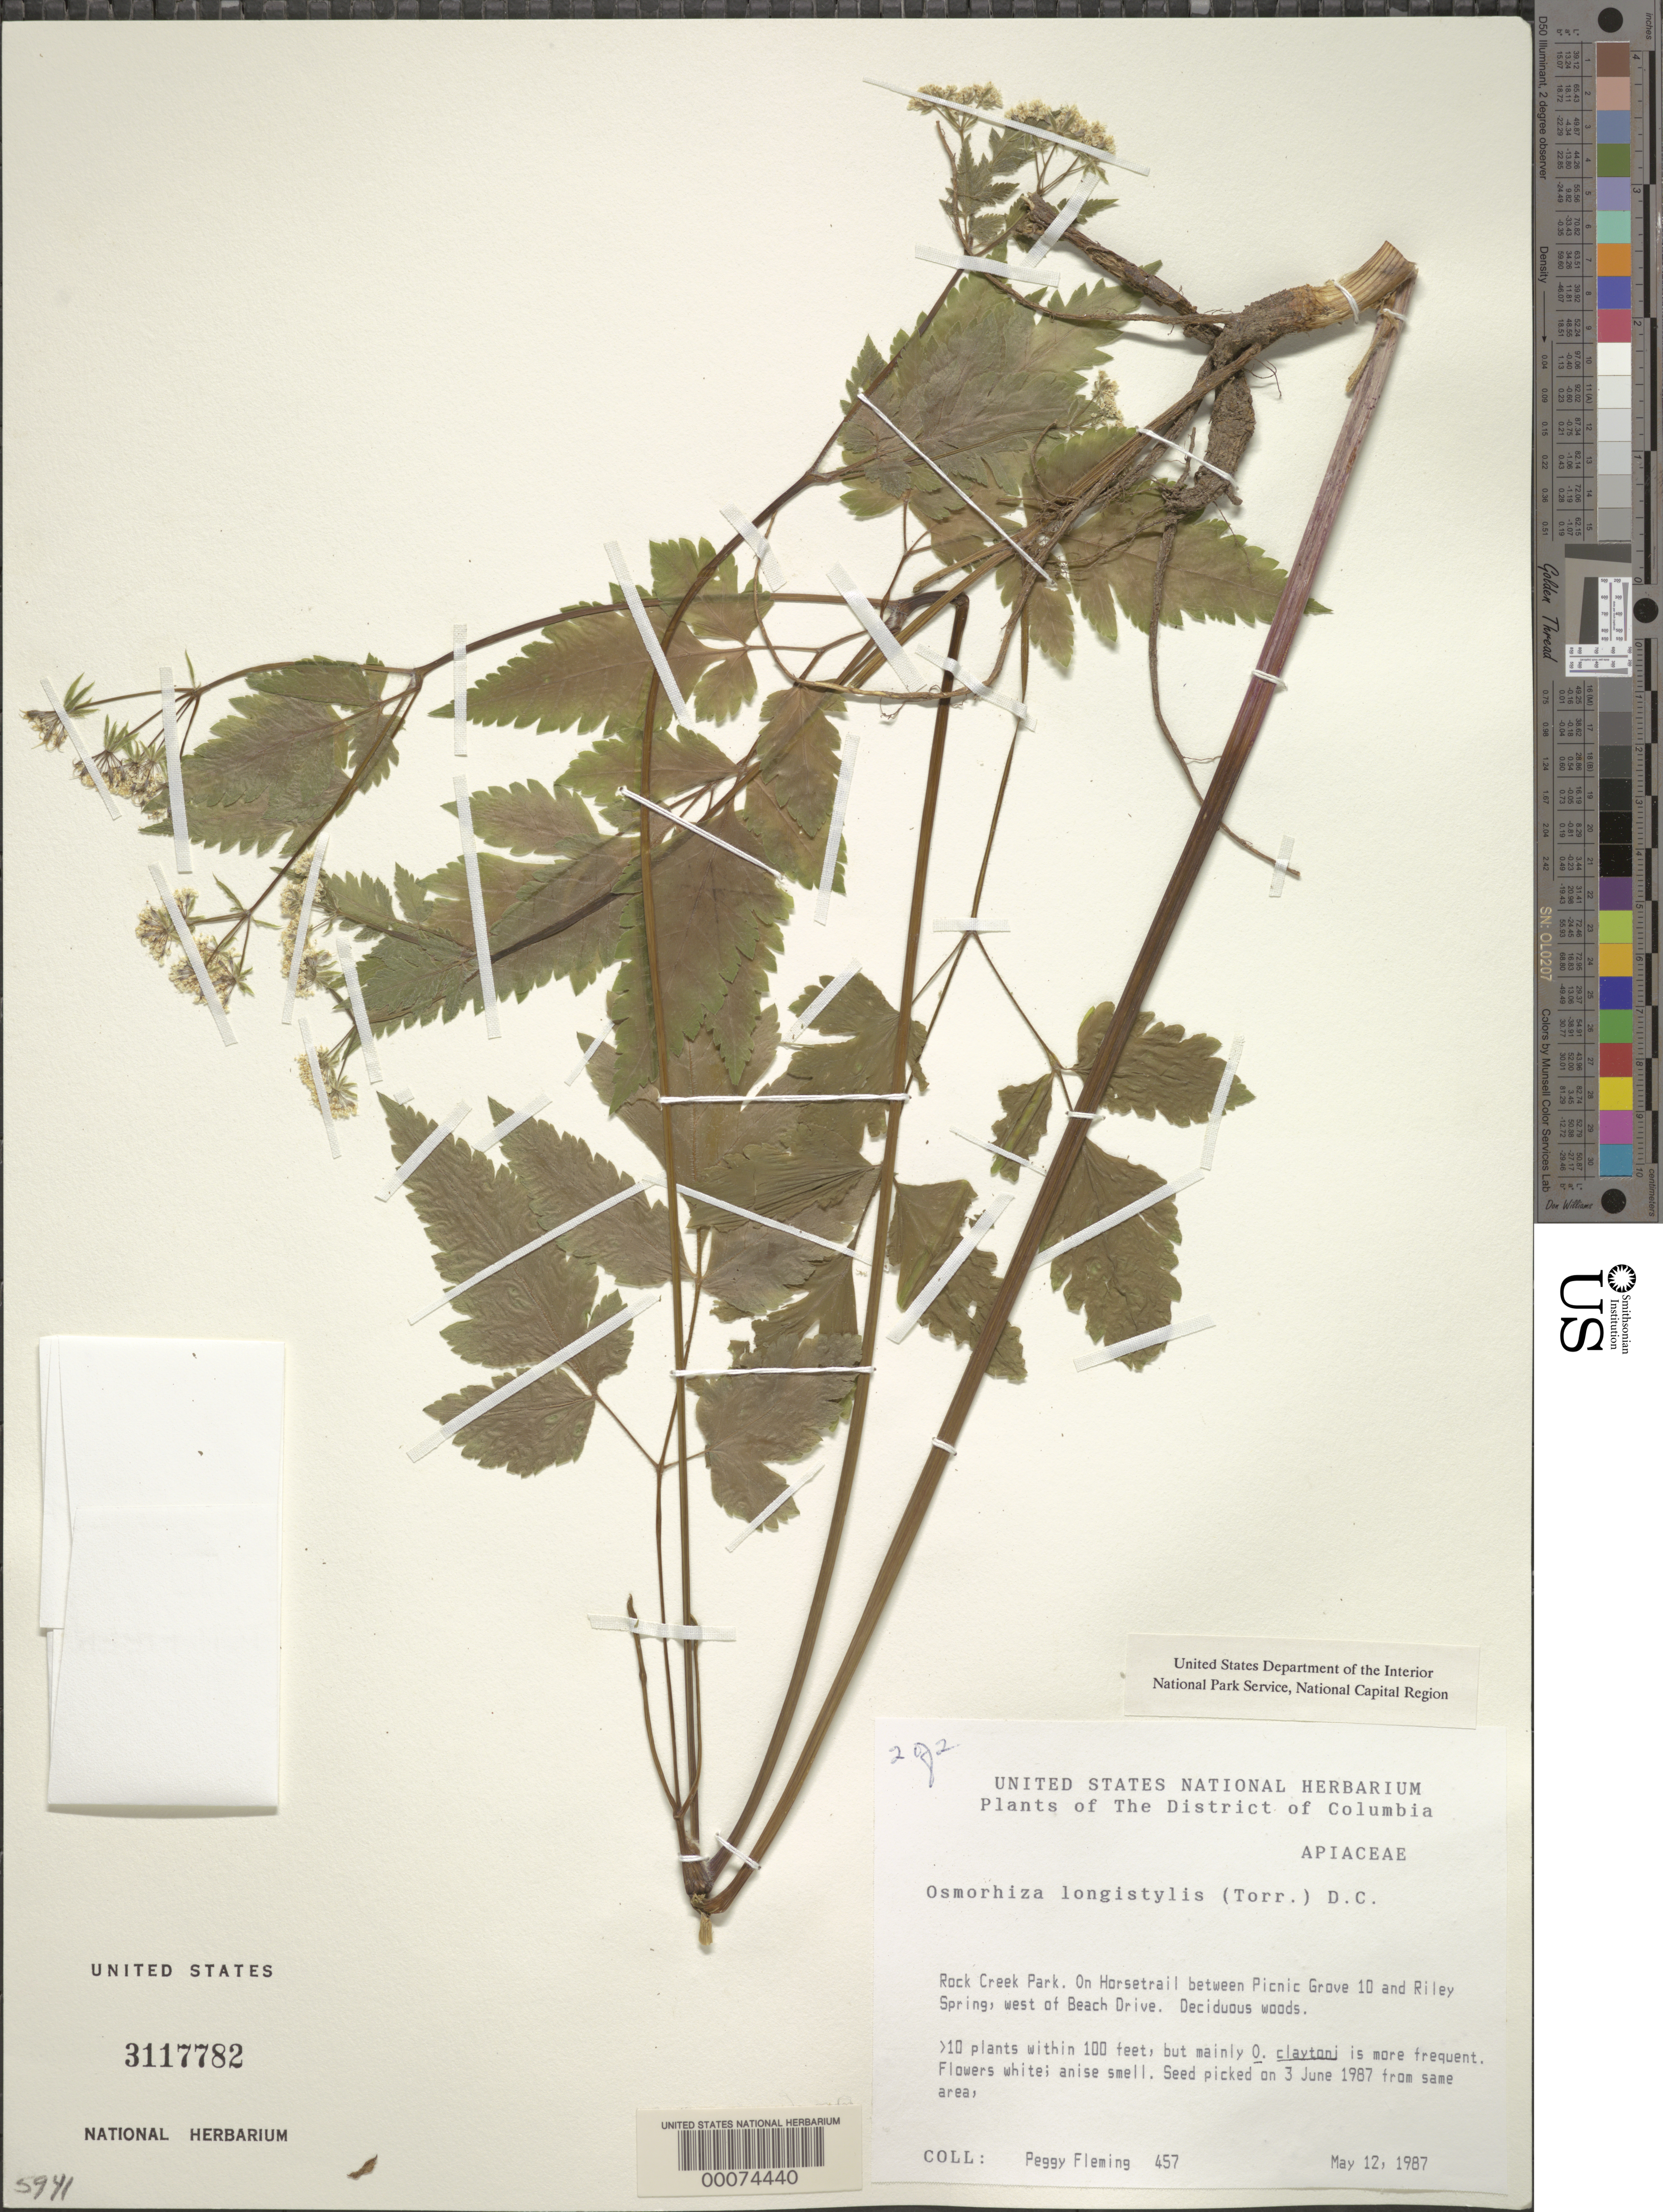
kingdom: Plantae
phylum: Tracheophyta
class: Magnoliopsida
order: Apiales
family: Apiaceae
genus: Osmorhiza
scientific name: Osmorhiza longistylis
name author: (Torr.) DC.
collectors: P. Fleming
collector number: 457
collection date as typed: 12 May 1987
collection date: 1987-05-12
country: United States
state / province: District of Columbia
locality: Rock Creek Park, between Picnic Grove 10 and Riley Spring, W of Beach Drive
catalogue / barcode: US 3117782